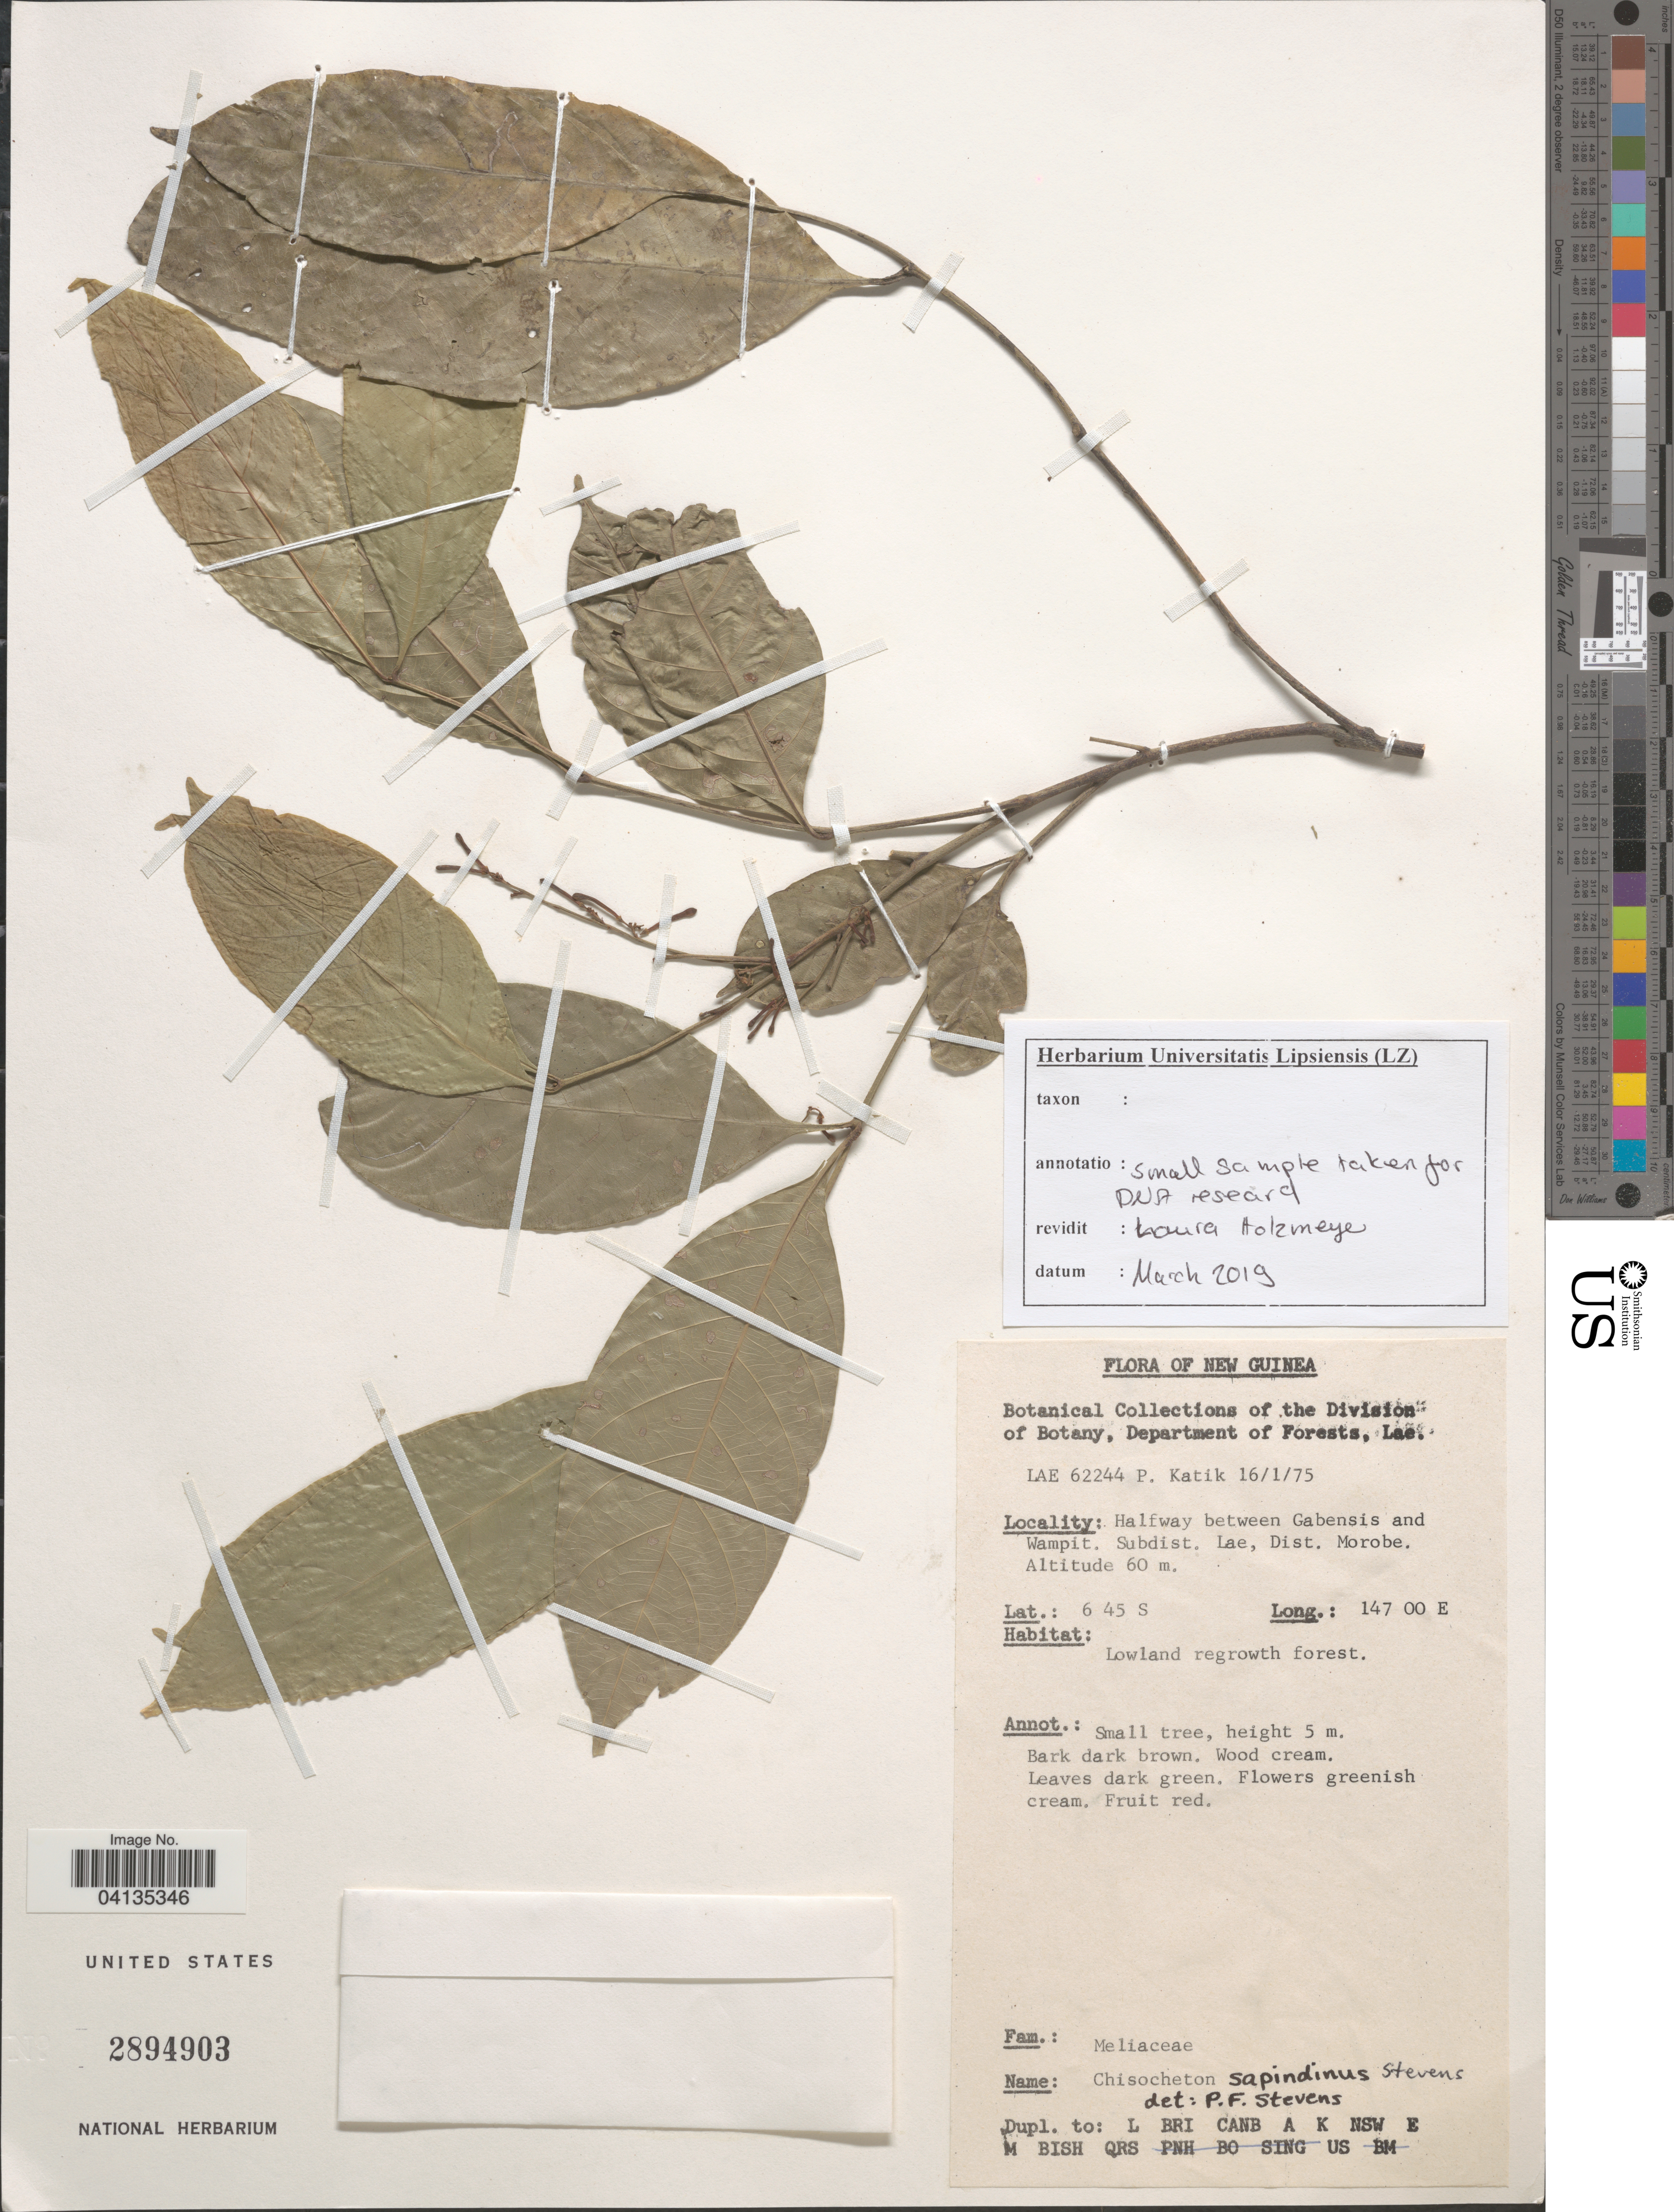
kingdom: Plantae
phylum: Tracheophyta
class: Magnoliopsida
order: Sapindales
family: Meliaceae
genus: Chisocheton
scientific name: Chisocheton sapindinus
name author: P.F. Stevens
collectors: P. Katik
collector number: LAE62244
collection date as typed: Transcribed d/m/y: 16/1/75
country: Papua New Guinea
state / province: Morobe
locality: New Guinea. Halfway between Gabensis and Wampit. Subdist. Lae, Dist. Morobe.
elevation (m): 60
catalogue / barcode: US 2894903